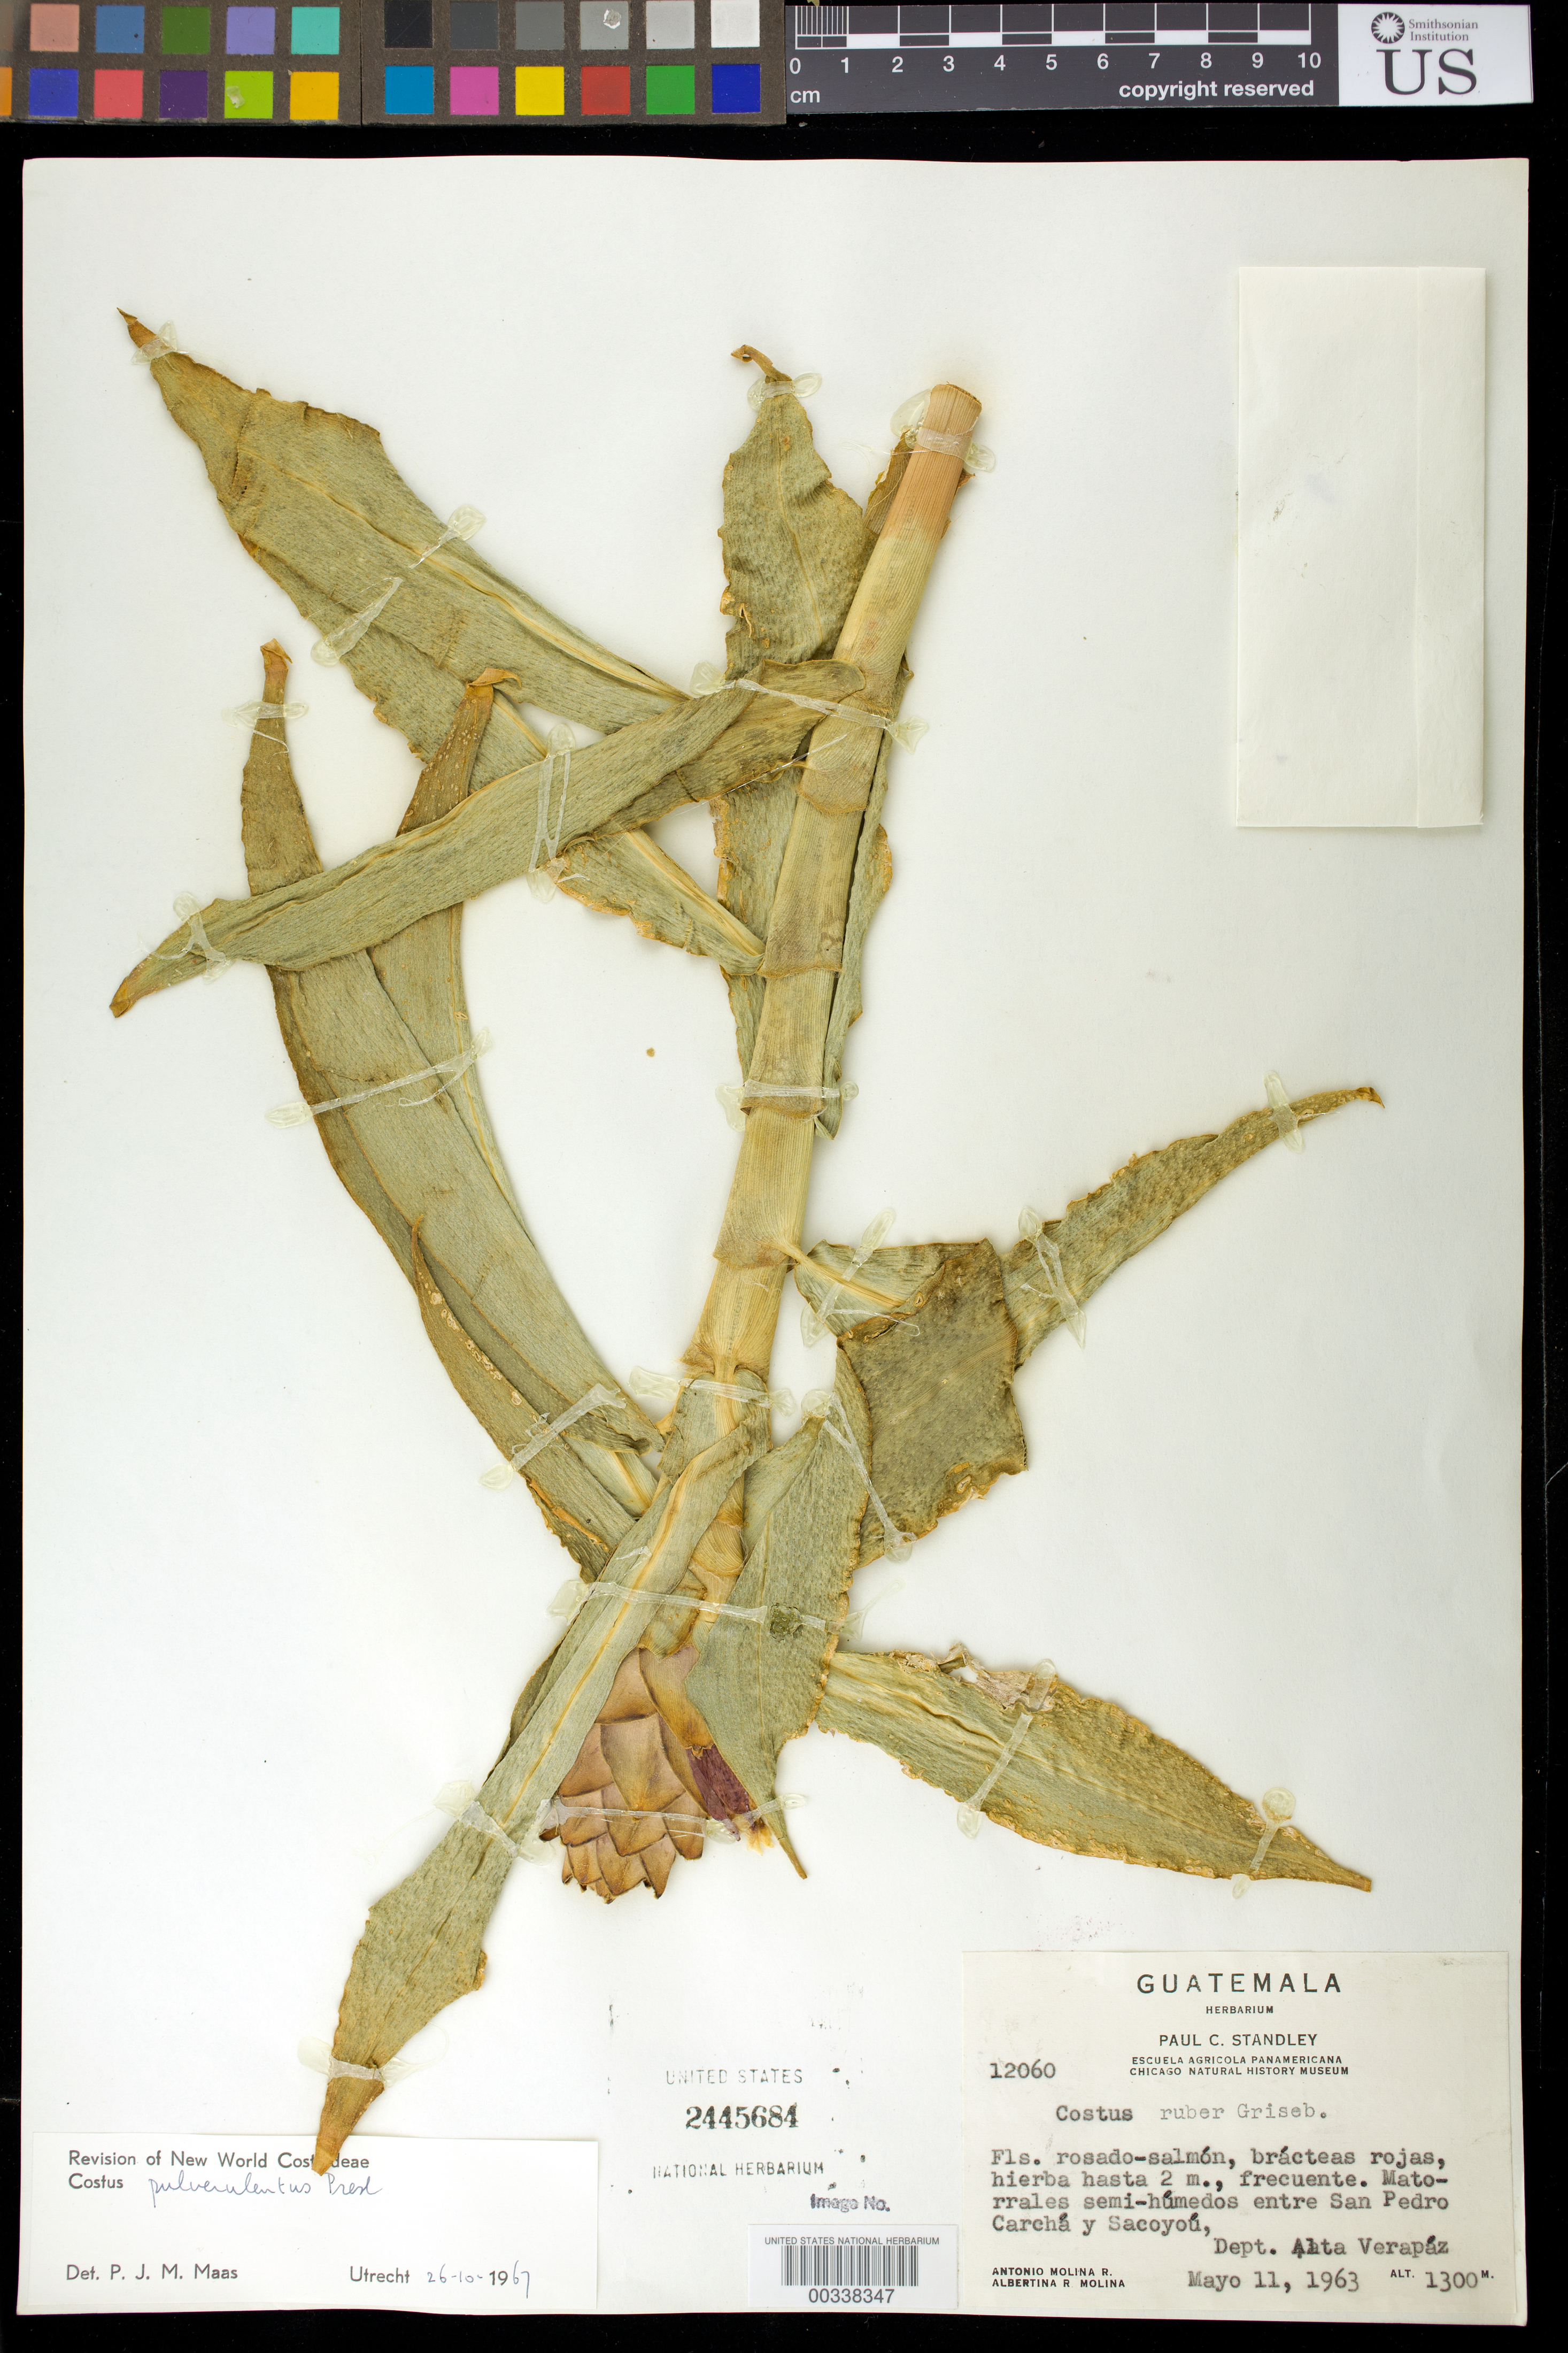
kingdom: Plantae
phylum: Tracheophyta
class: Liliopsida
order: Zingiberales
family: Costaceae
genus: Costus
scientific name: Costus pulverulentus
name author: C. Presl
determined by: Maas, Paul J. M.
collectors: A. Molina R. & A. R. Molina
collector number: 12060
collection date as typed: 11 May 1963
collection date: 1963-05-11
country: Guatemala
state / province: Alta Verapaz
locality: Matorrales semi-humedos entre San Pedro Carcha y Sacoyou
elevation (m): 1300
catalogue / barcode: US 2445684